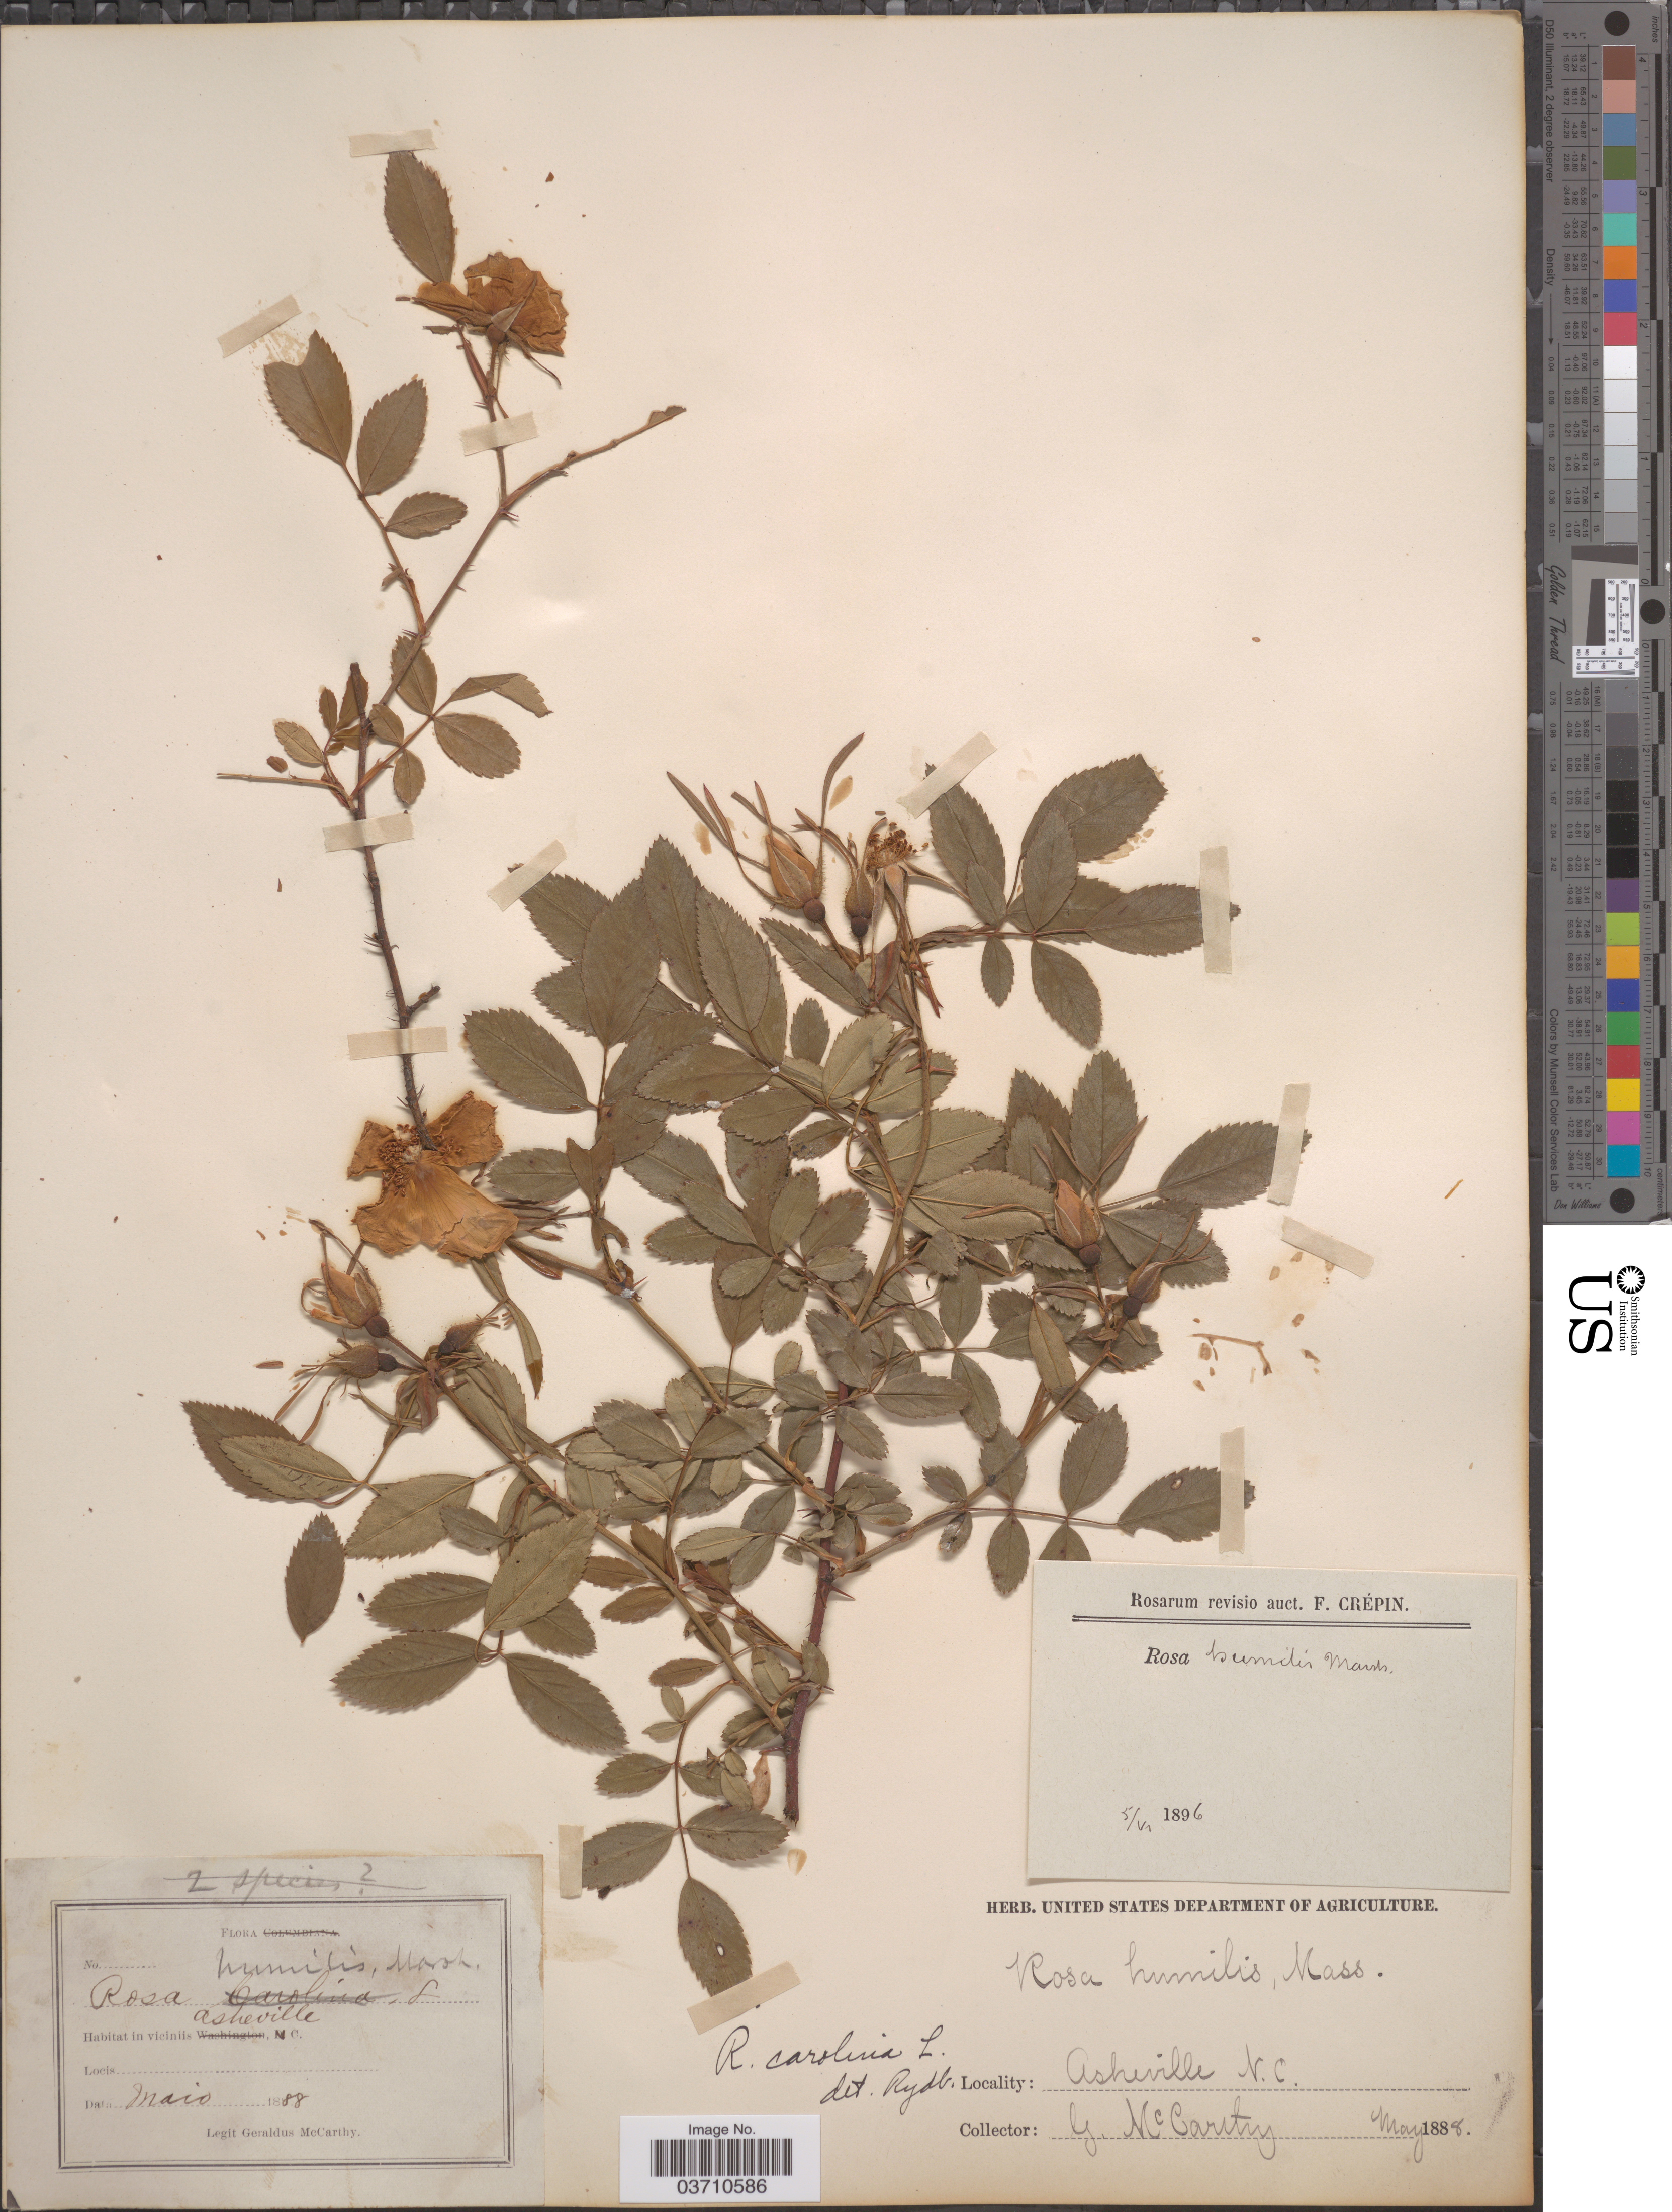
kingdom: Plantae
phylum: Tracheophyta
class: Magnoliopsida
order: Rosales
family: Rosaceae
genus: Rosa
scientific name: Rosa humilis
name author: Marshall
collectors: M. McCarthy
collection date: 1888-05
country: United States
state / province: North Carolina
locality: Viciniis Asheville.